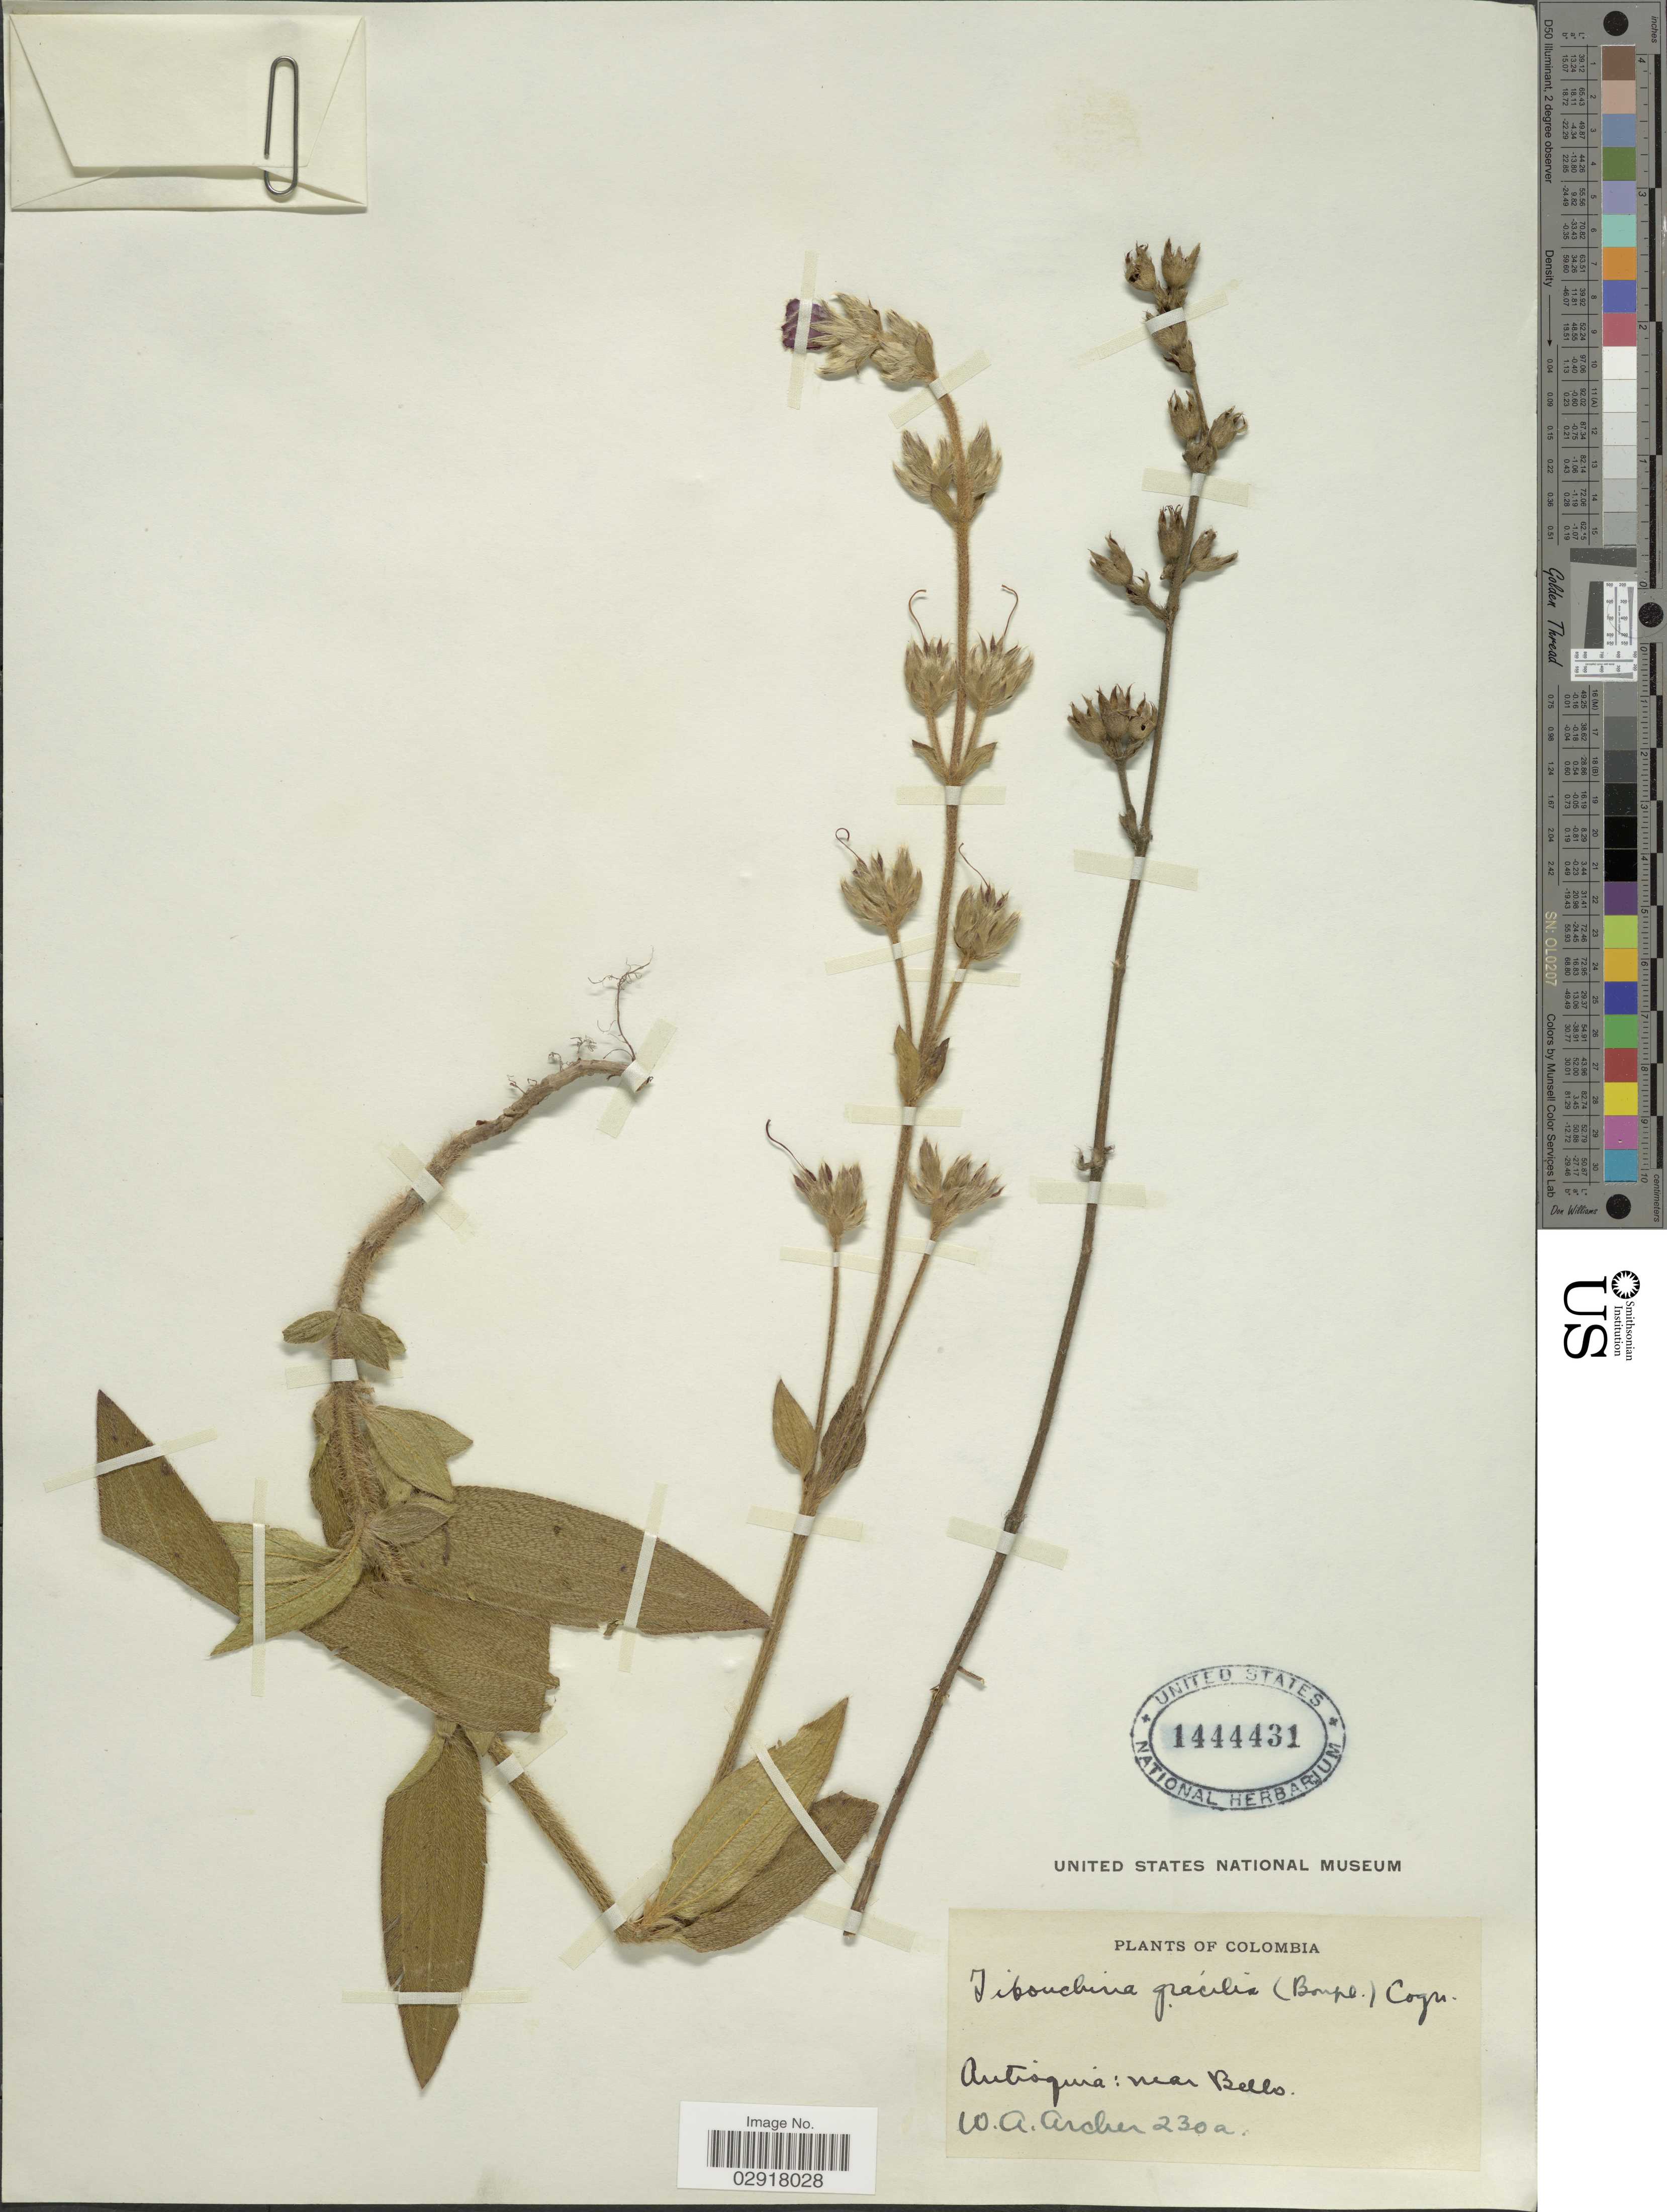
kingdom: Plantae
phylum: Tracheophyta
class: Magnoliopsida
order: Myrtales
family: Melastomataceae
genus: Chaetogastra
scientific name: Chaetogastra gracilis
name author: (Bonpl.) DC.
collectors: W. Archer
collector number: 230a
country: Colombia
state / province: Antioquia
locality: Near Bello.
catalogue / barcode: US 1444431